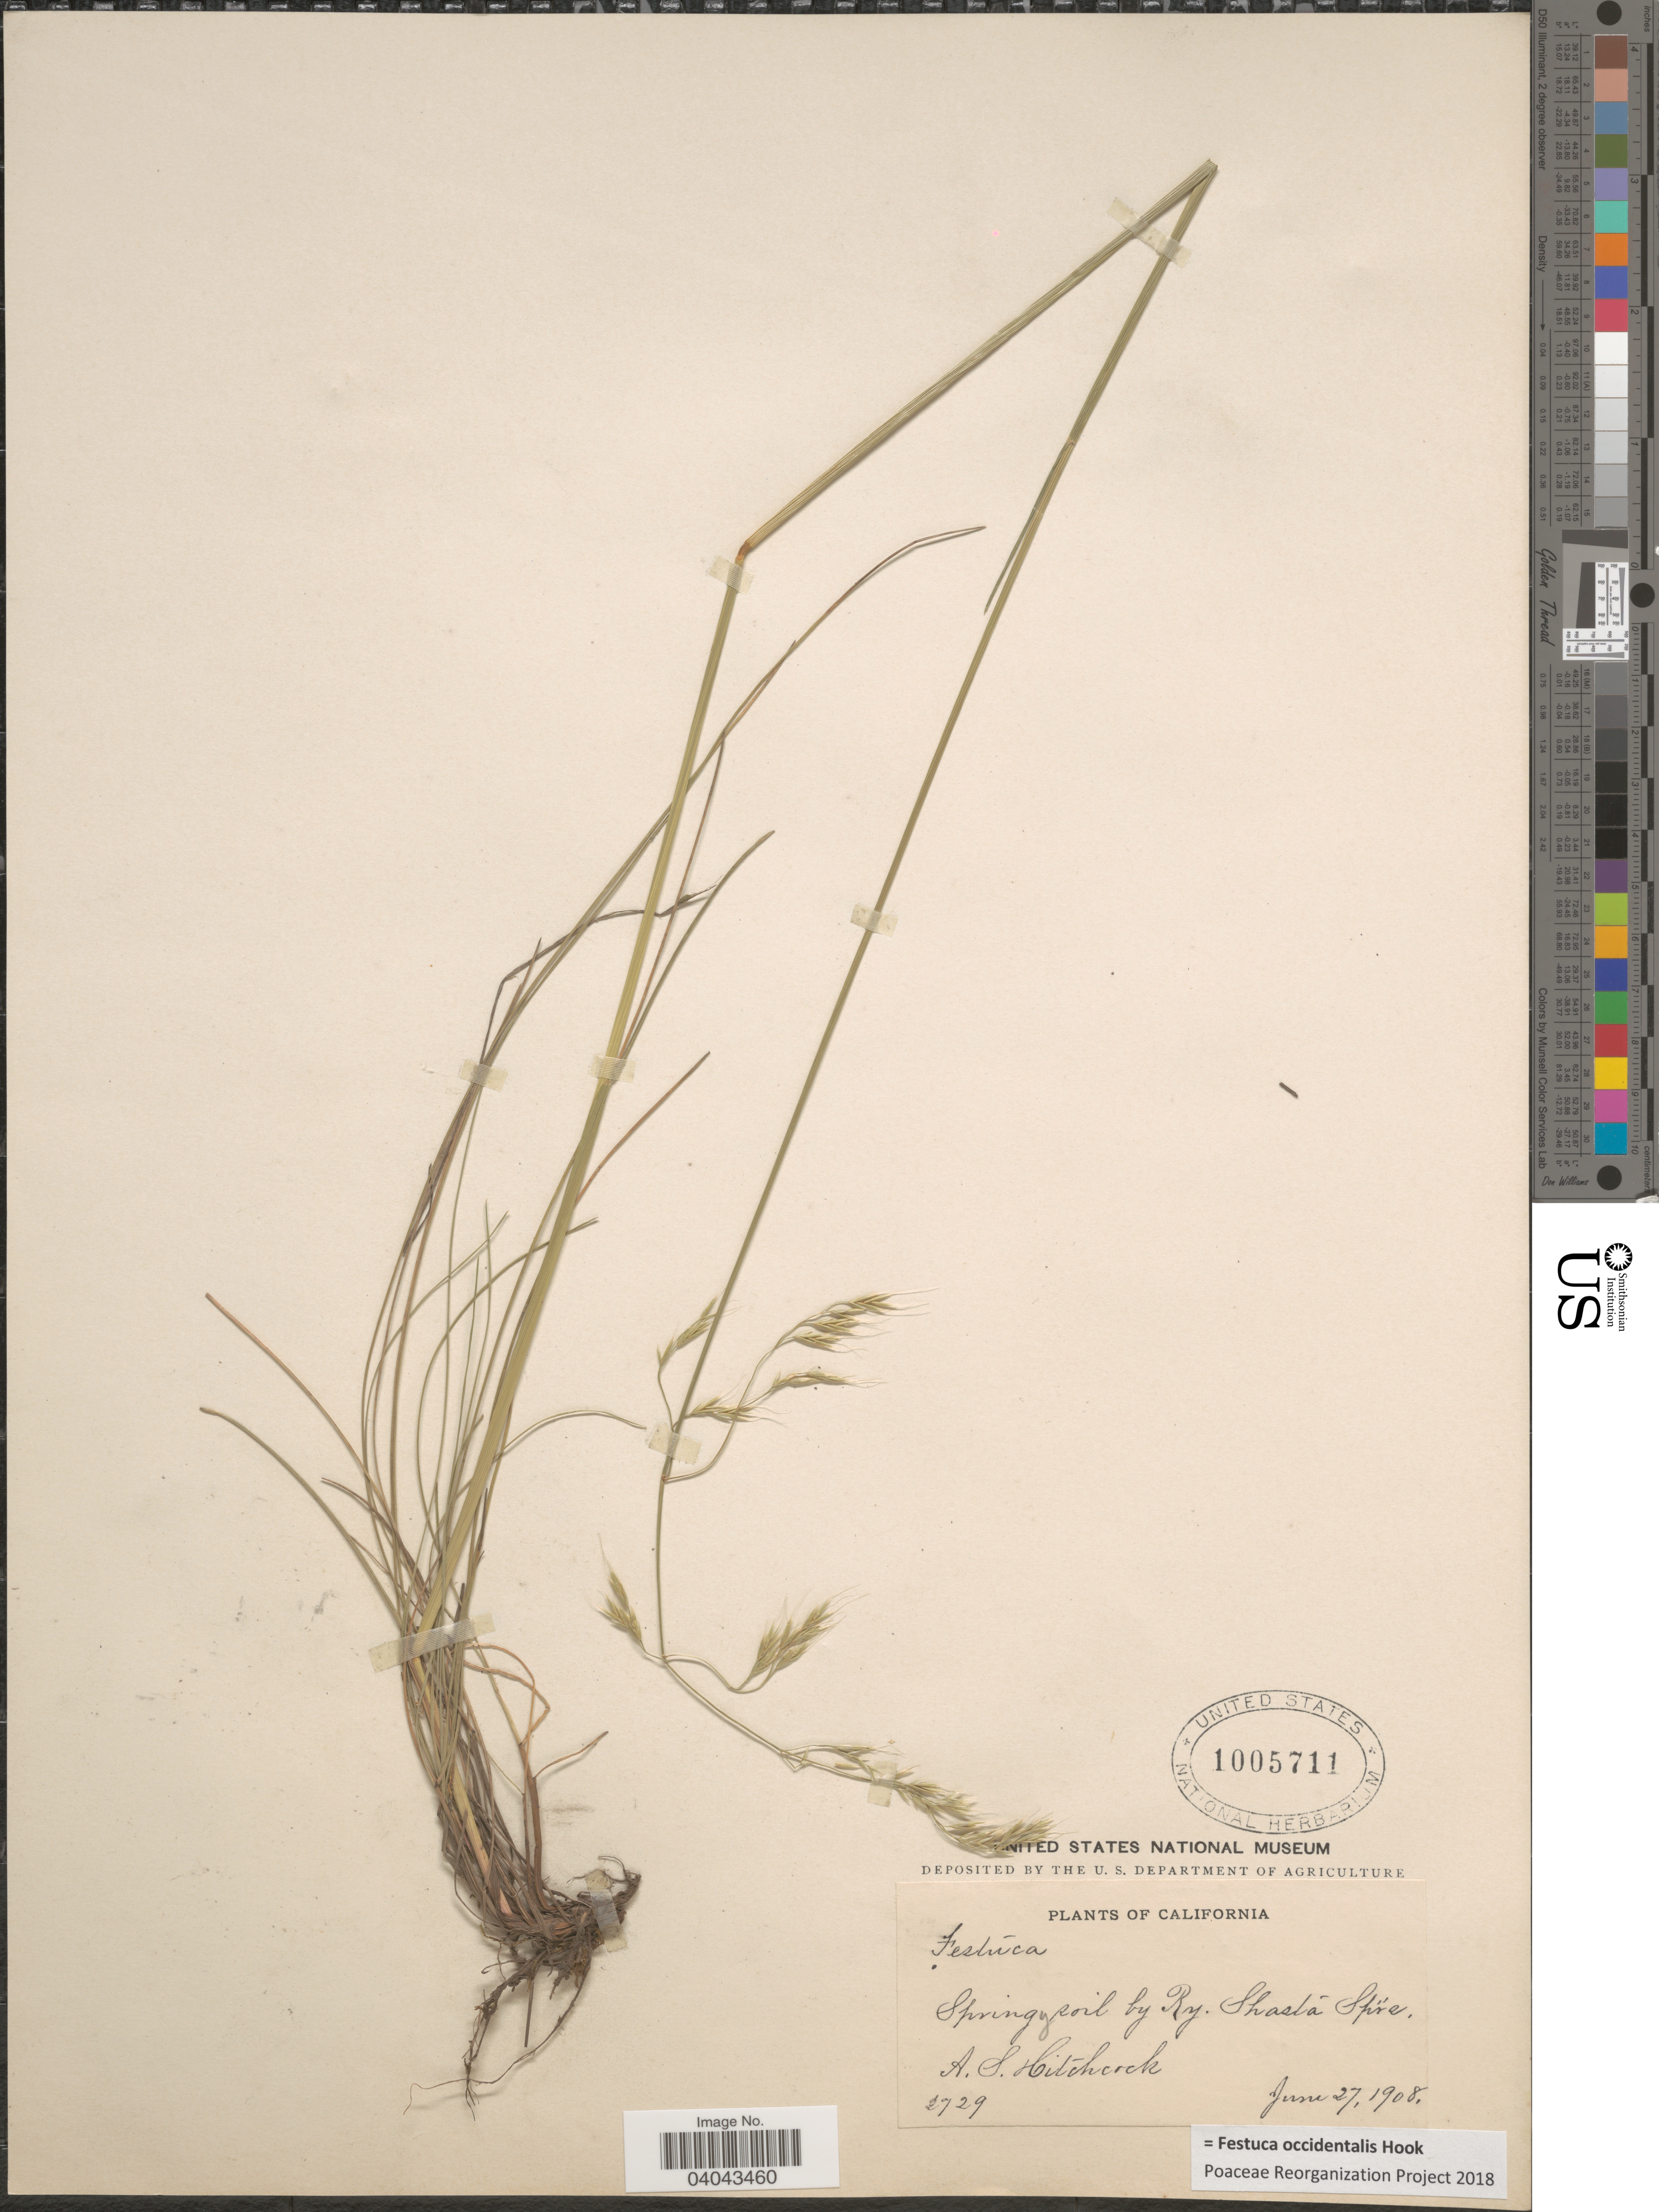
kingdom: Plantae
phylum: Tracheophyta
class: Liliopsida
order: Poales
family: Poaceae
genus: Festuca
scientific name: Festuca occidentalis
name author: Hook.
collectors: A. S. Hitchcock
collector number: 2729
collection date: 1908-06-27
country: United States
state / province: California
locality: Springy soil by Ry. Shasta Sprs.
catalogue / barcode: US 1005711